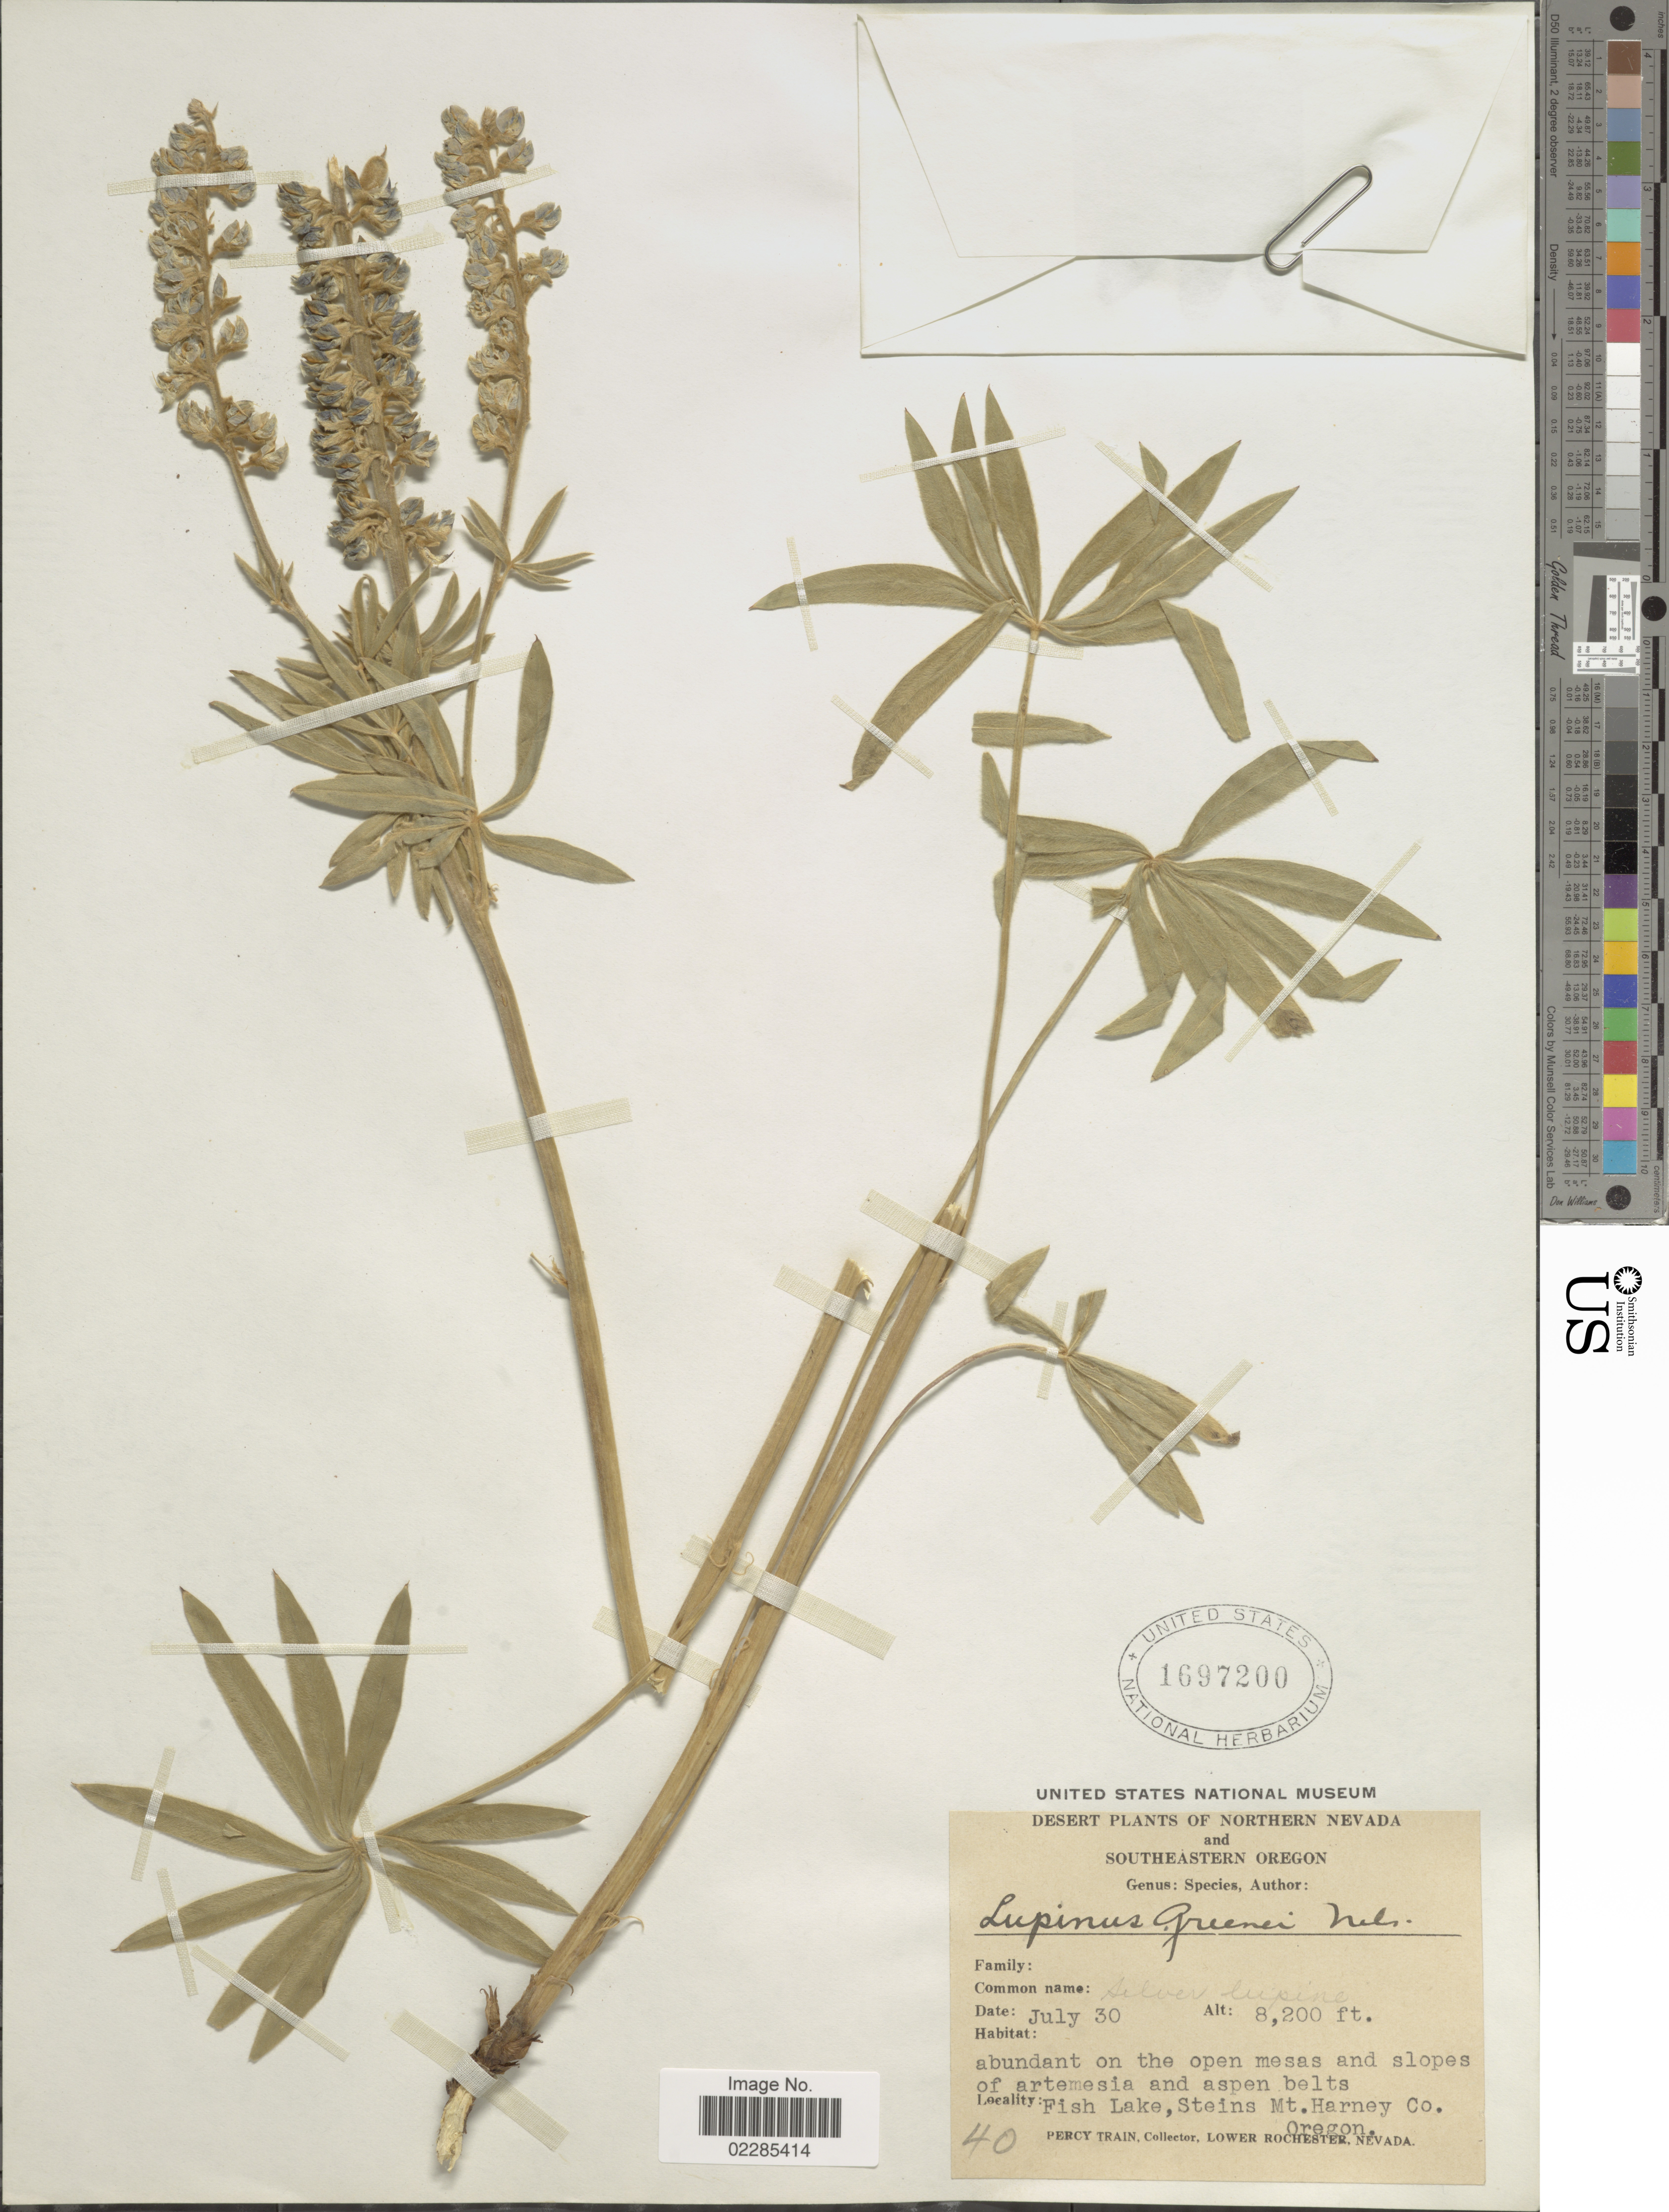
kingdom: Plantae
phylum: Tracheophyta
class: Magnoliopsida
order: Fabales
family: Fabaceae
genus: Lupinus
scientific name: Lupinus greenei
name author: A. Nelson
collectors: P. Train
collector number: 40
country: United States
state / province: Oregon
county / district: Harney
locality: Desert of Northern Nevada and Southeastern Oregon, Fish Lake, Steins Mt Harney Co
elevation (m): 2499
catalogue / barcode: US 1697200